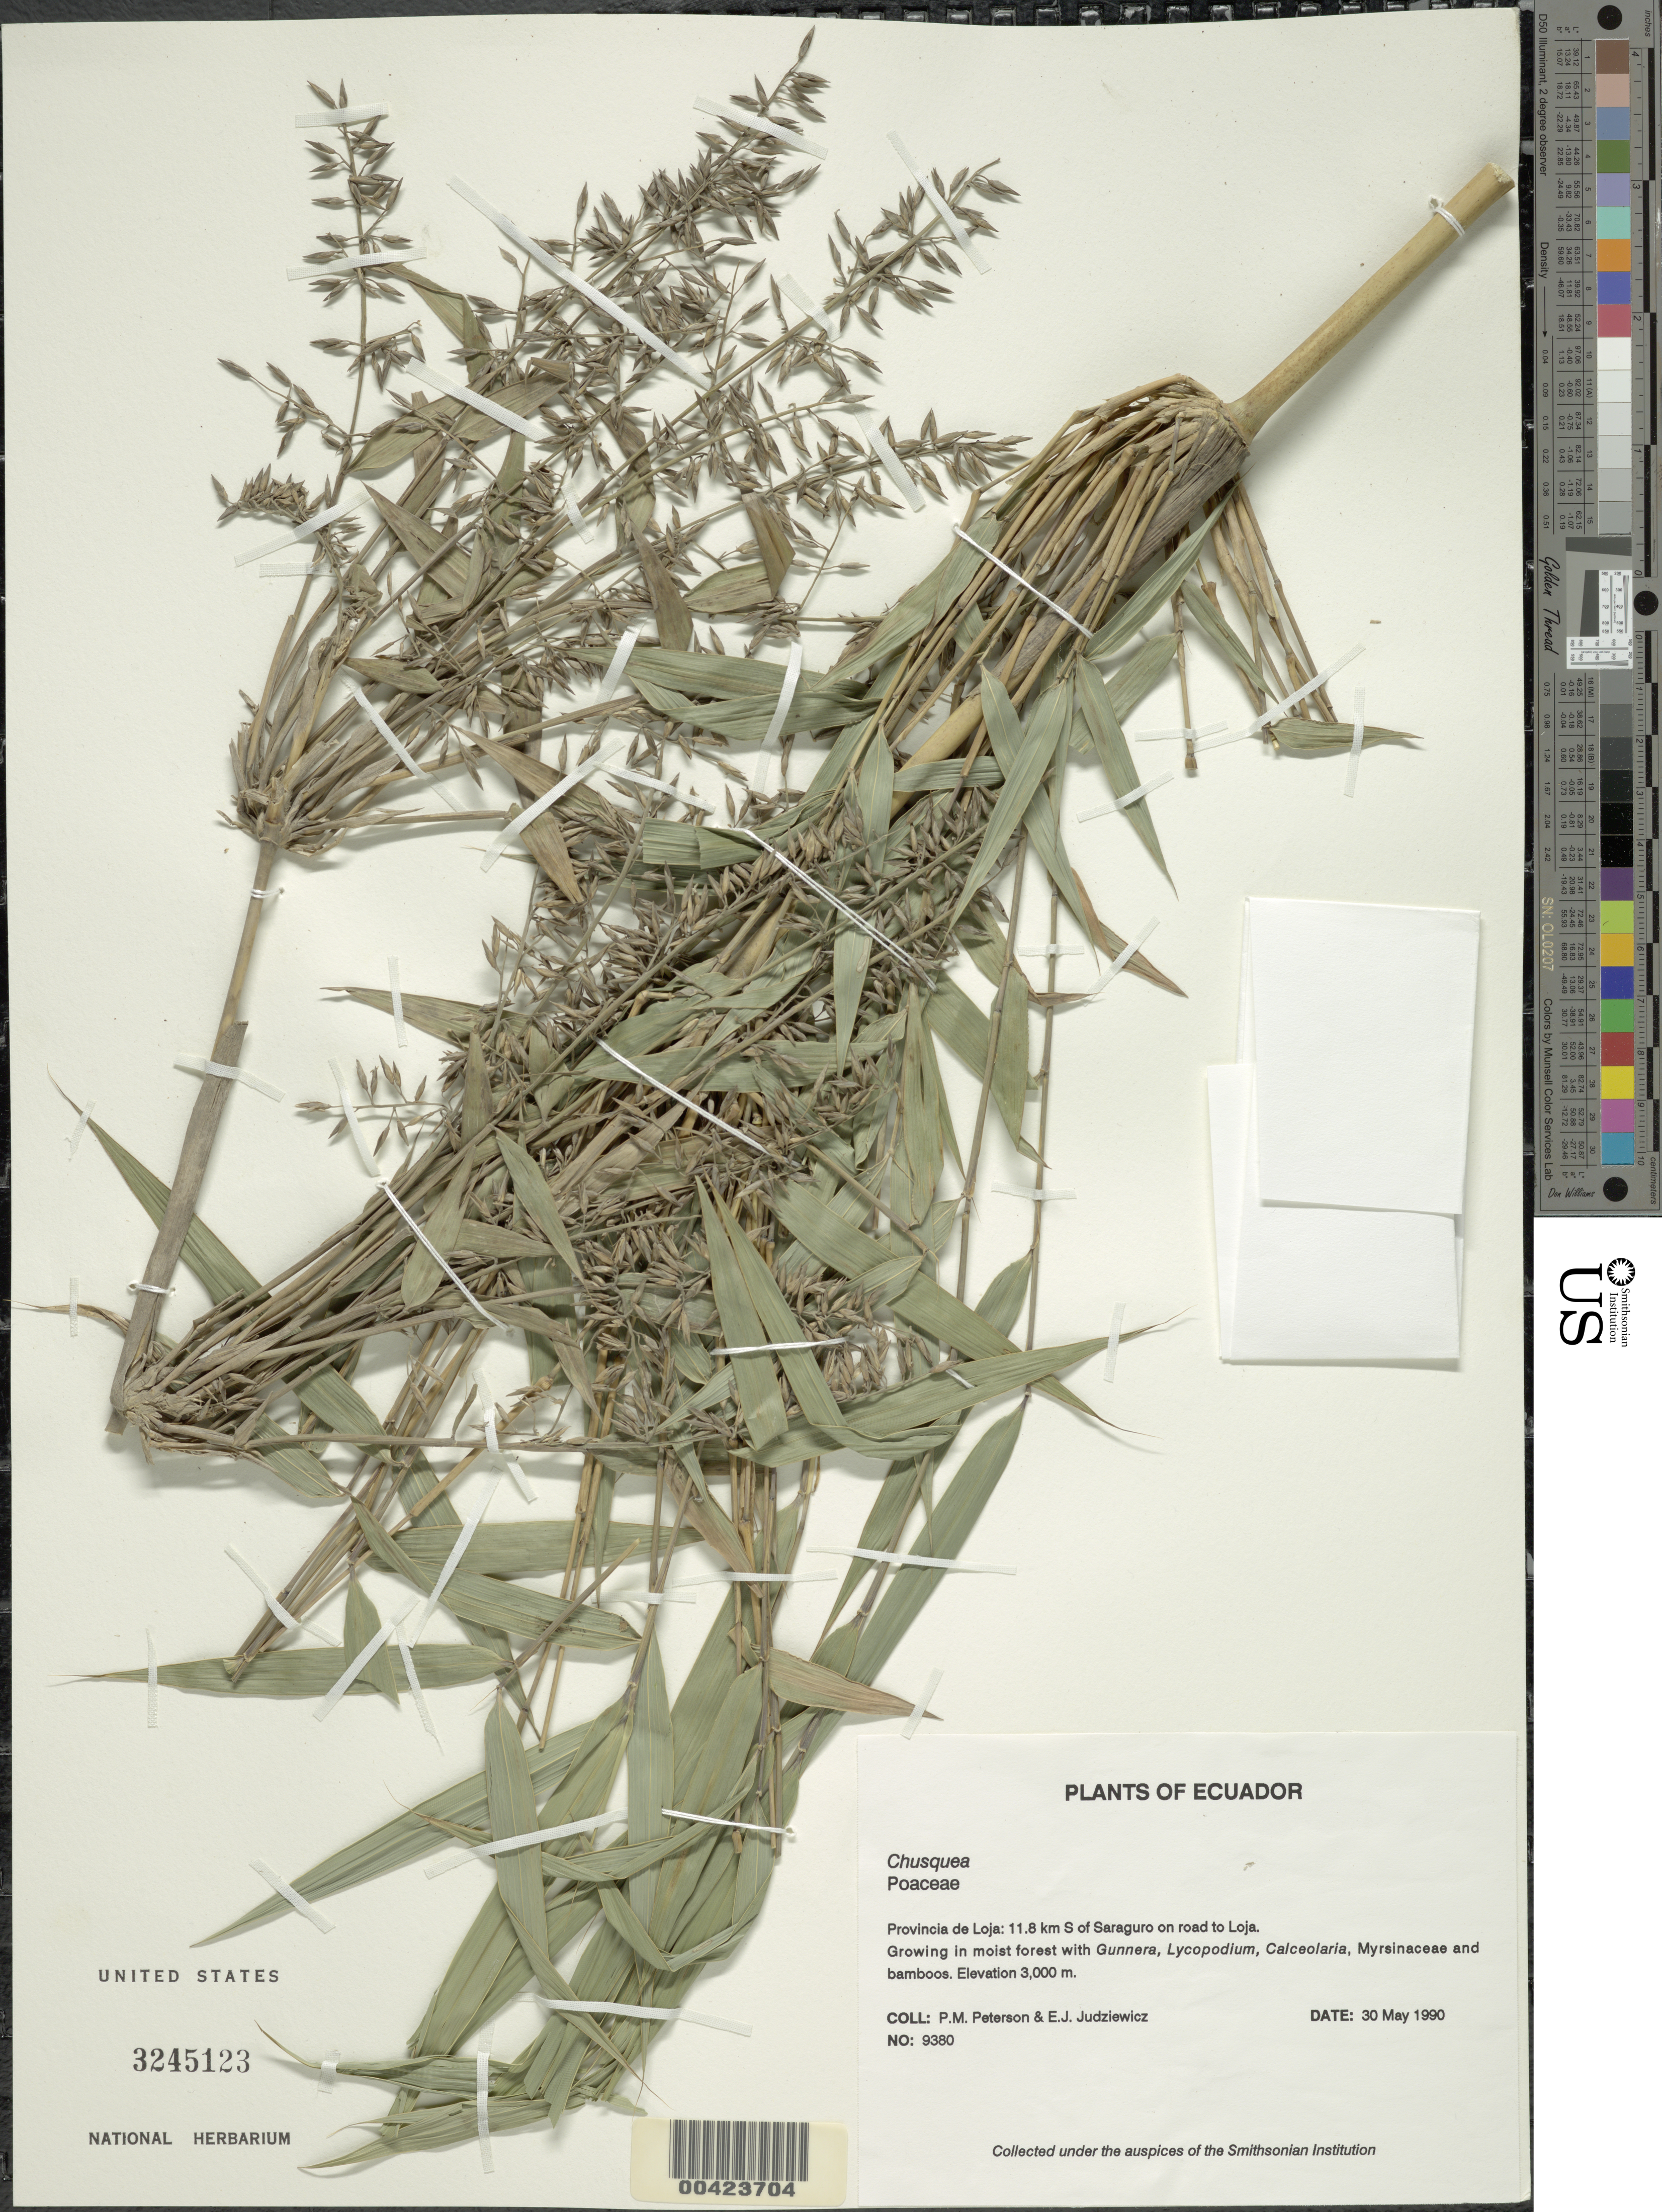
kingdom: Plantae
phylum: Tracheophyta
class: Liliopsida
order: Poales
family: Poaceae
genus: Chusquea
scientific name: Chusquea sp.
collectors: P. M. Peterson & E. J. Judziewicz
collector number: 09380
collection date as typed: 30 May 1990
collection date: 1990-05-30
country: Ecuador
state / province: Loja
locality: Saraguro, 11.8 km S of ; on road to Loja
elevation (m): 3000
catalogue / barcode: US 3245123